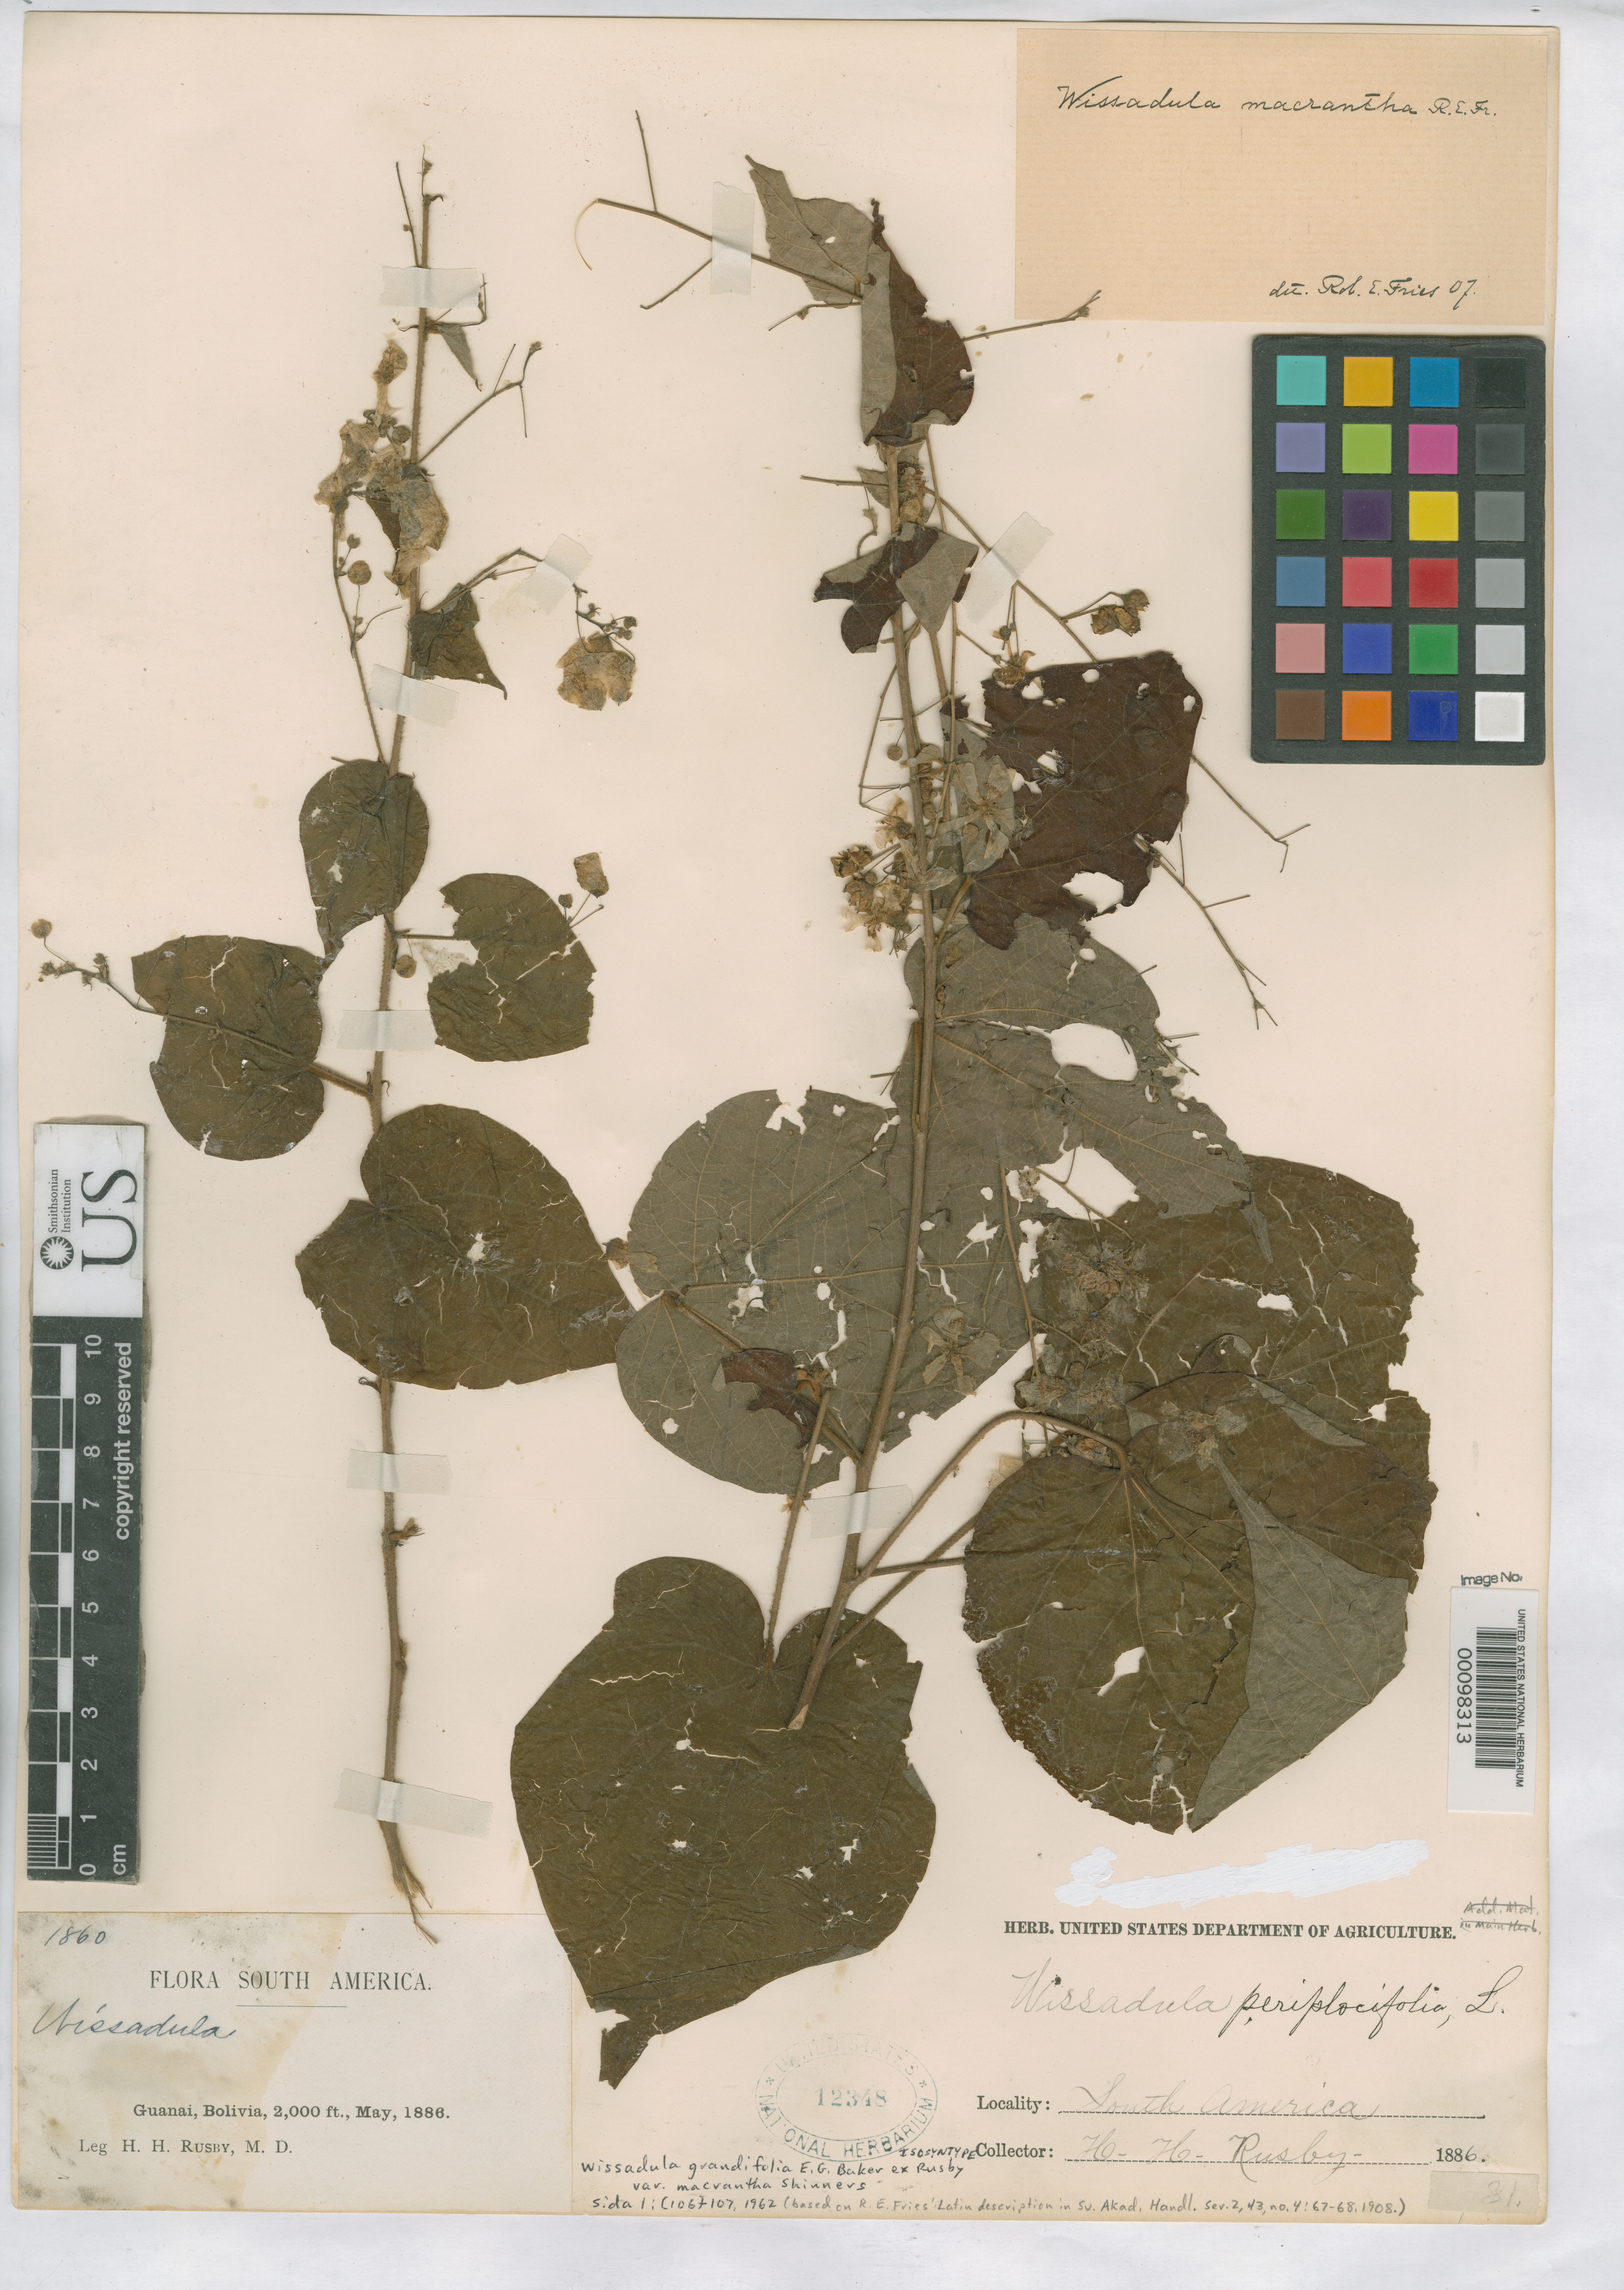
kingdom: Plantae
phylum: Tracheophyta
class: Magnoliopsida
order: Malvales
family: Malvaceae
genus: Wissadula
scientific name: Wissadula macrantha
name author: R.E. Fr.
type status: Isosyntype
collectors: H. H. Rusby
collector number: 1860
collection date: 1886-05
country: Bolivia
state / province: La Páz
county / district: Larecaja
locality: Guanay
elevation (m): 610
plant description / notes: Includes Wissadula grandifolia Baker f. ex Rusby (1907) in circumscription. Currently accepted name as cited by Shinners (1962).; Also a type of Wissadula grandifolia var. macrantha Shinners, nom. nov. (Art. 58.1).; Published as comb. nov. based on Wissadula macrantha R.E. Fr., nom. illeg.; to be treated as nom. nov. acc. to ICBN Art. 58.1.; Also a type of Wissadula macrantha R.E. Fr., nom. illeg.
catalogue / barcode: US 12348